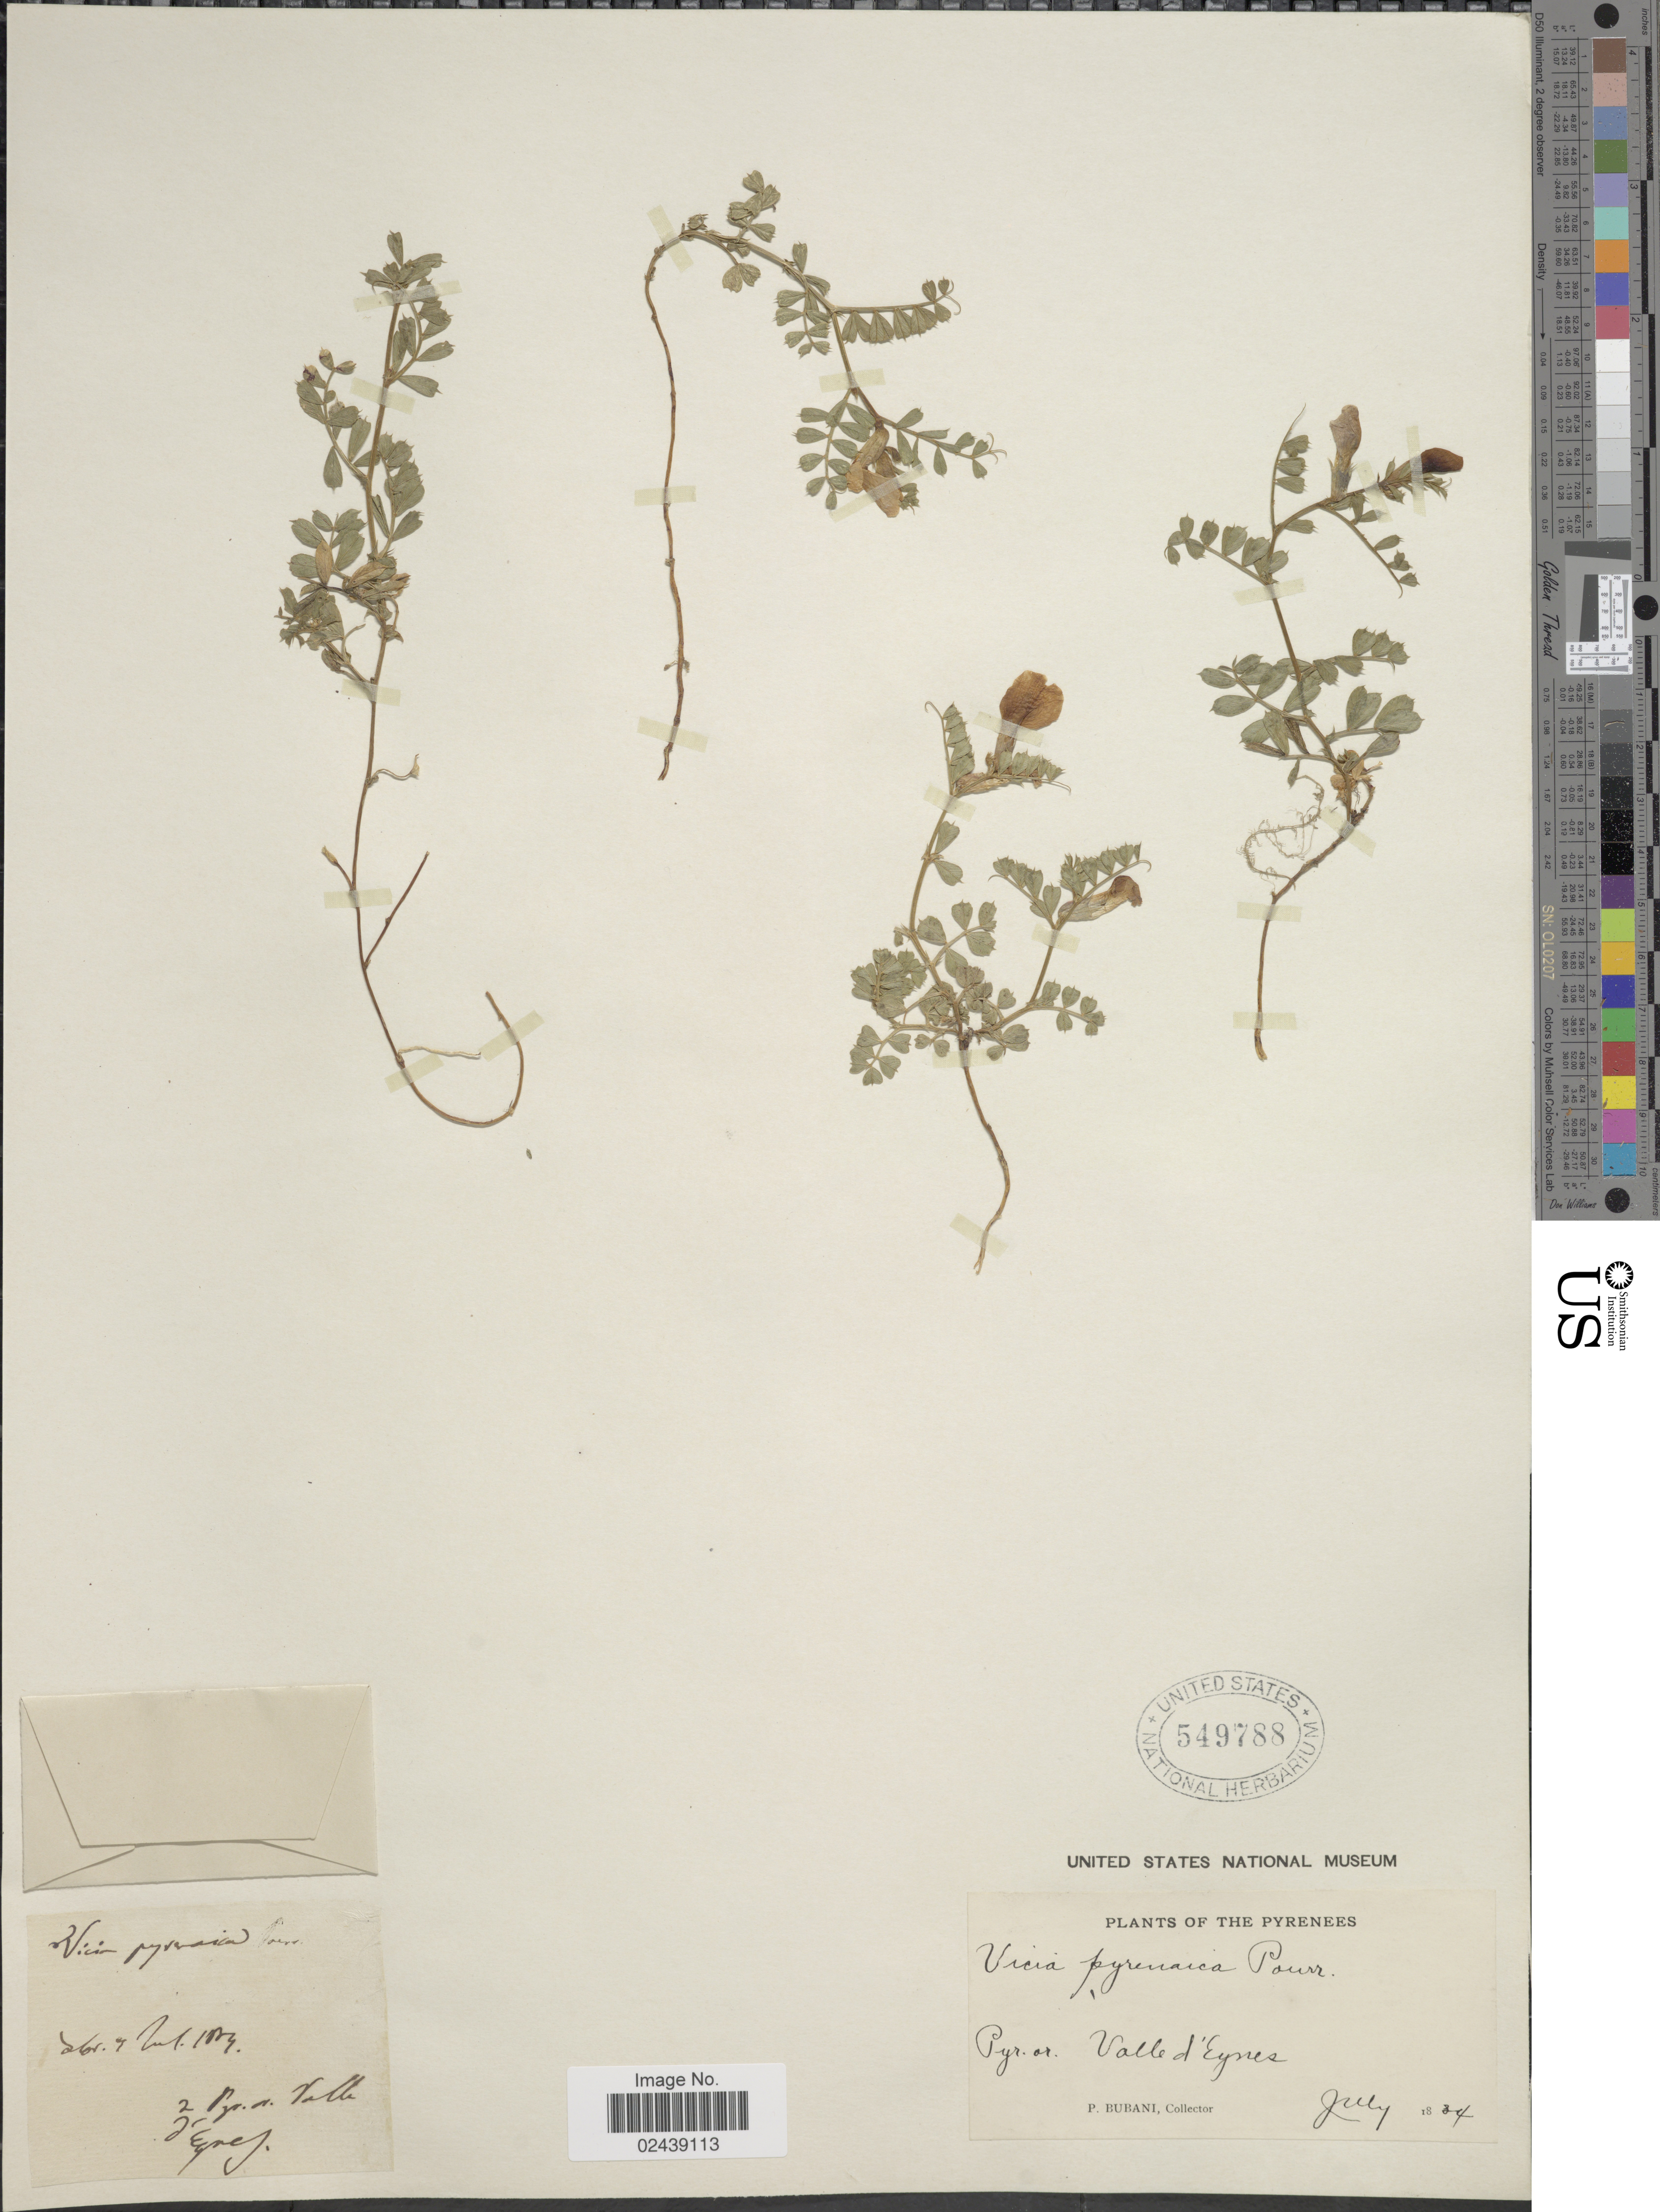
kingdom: Plantae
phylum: Tracheophyta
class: Magnoliopsida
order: Fabales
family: Fabaceae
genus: Vicia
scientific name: Vicia pyrenaica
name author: Pourr.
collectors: P. Bubani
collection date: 1884-07-04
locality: Pyrenees, Pyr. or. Valle d'Eyres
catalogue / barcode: US 549788